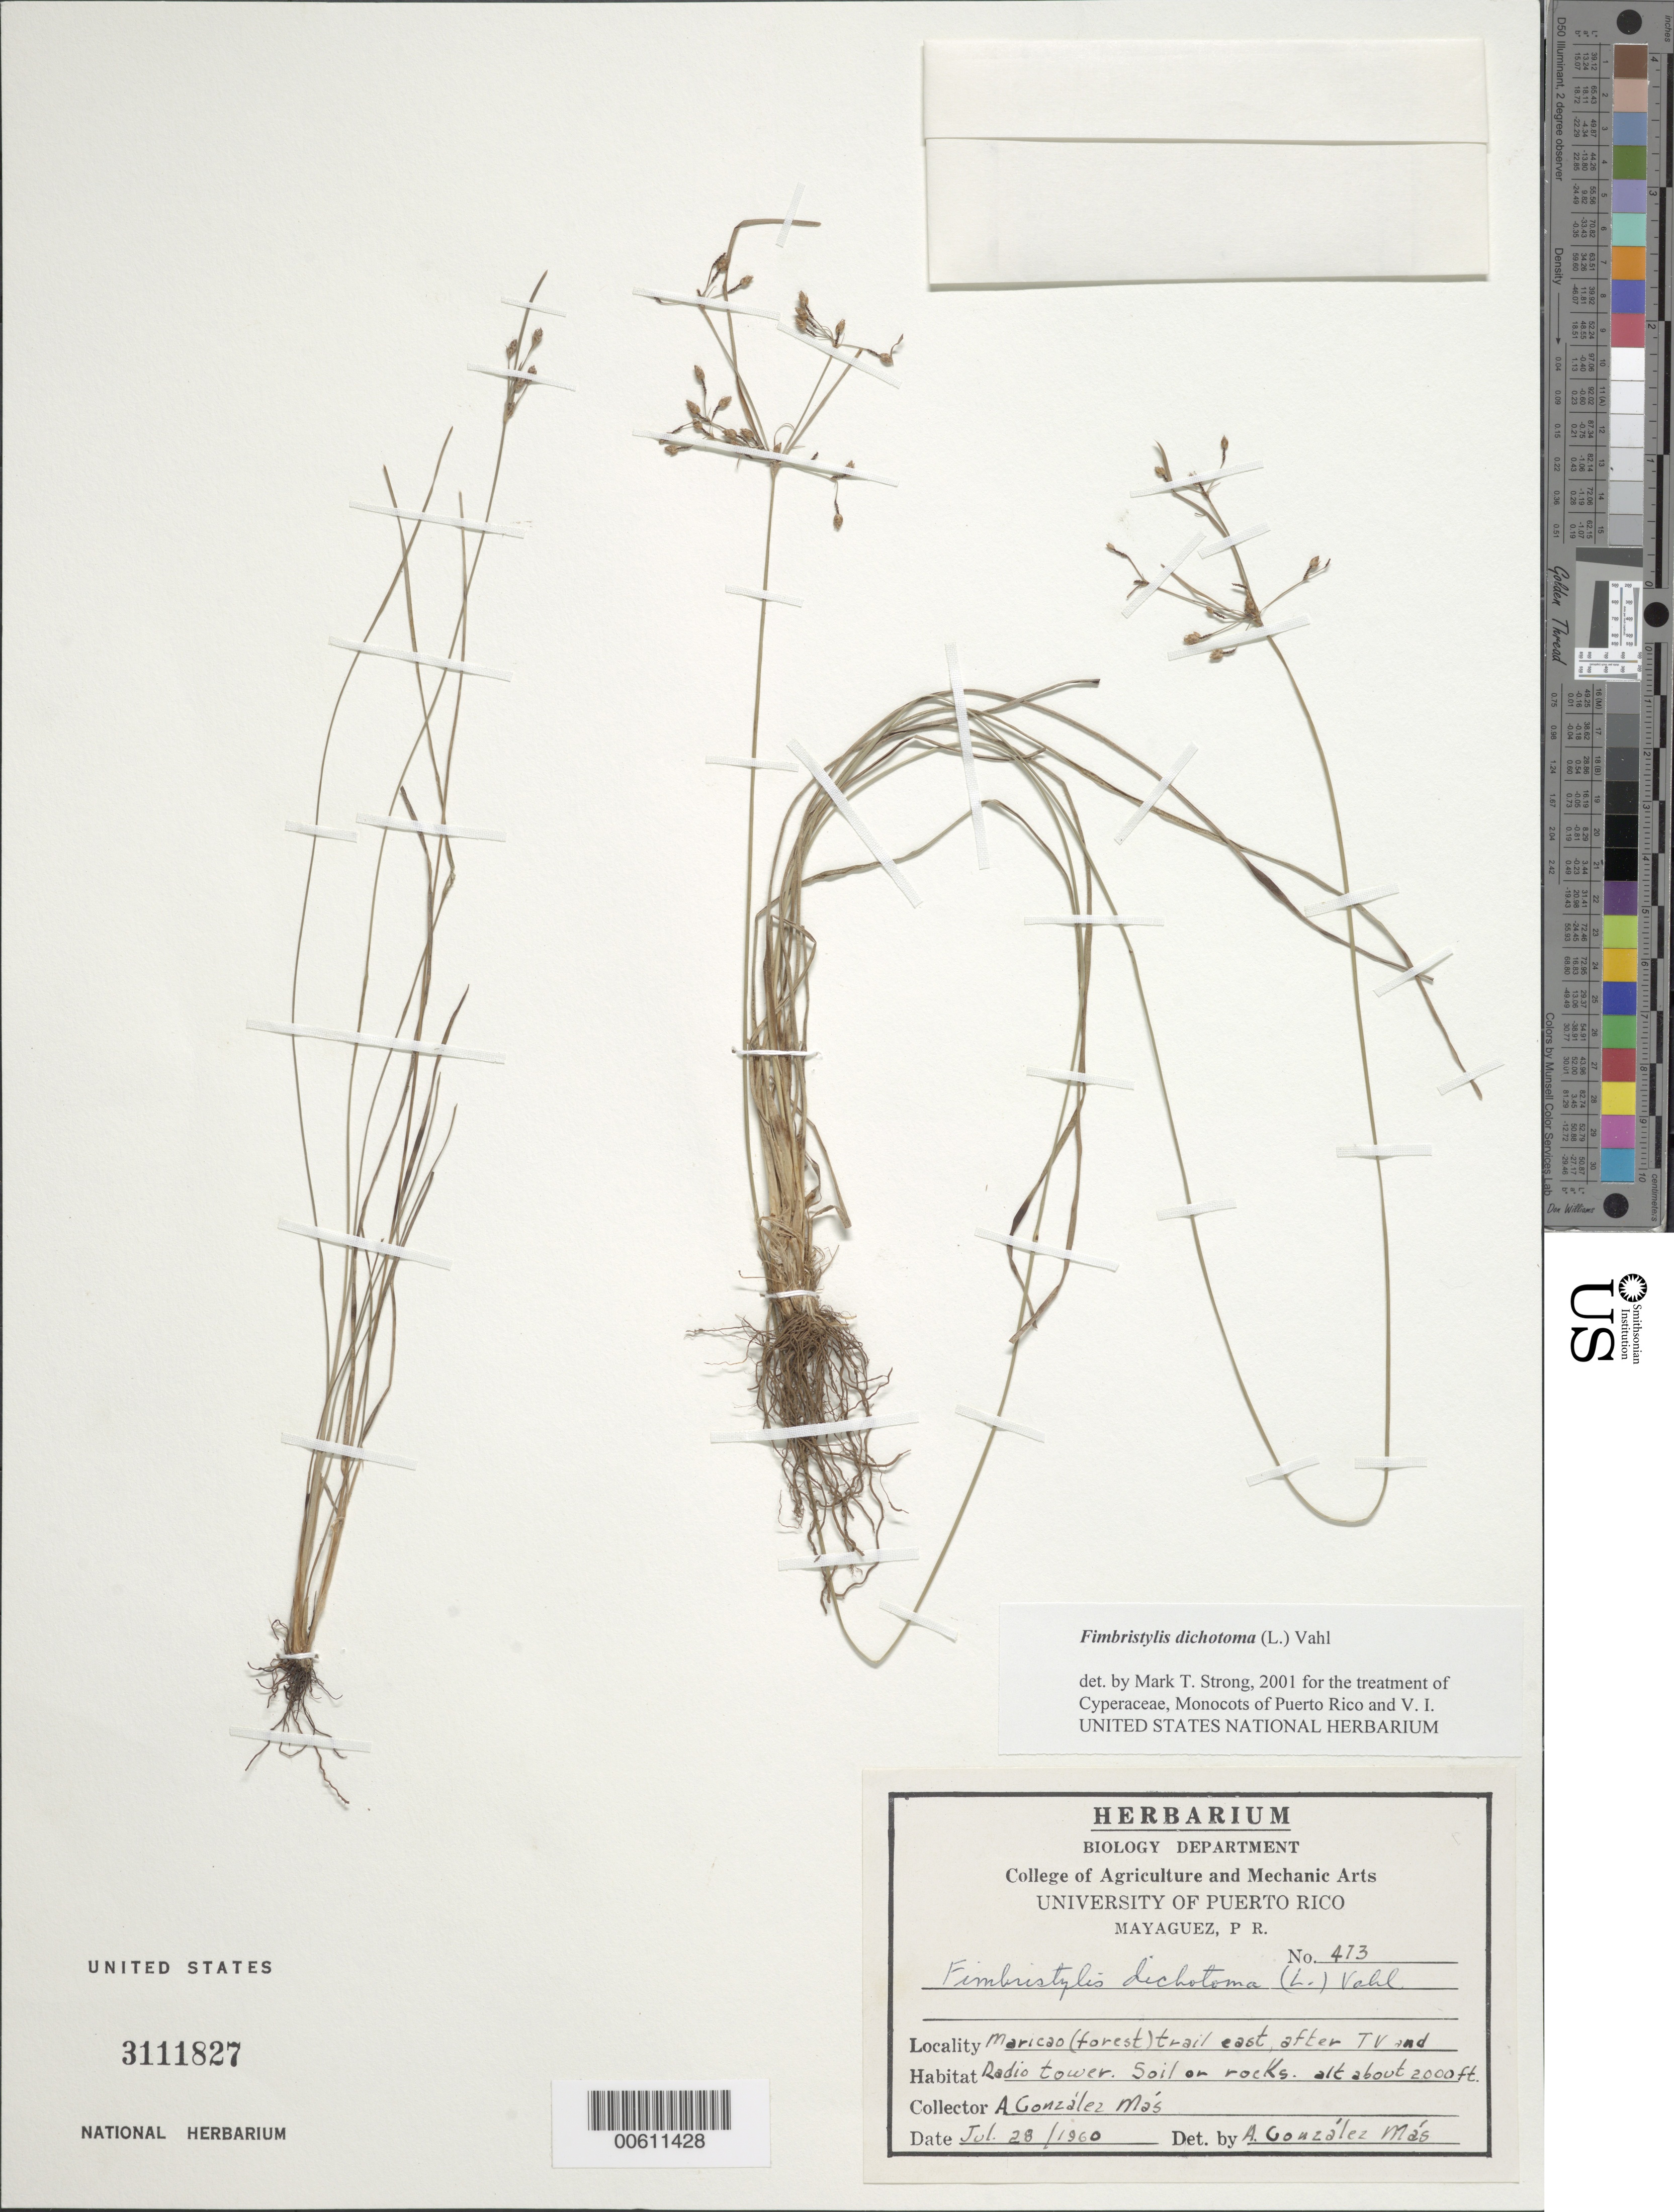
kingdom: Plantae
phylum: Tracheophyta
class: Liliopsida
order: Poales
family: Cyperaceae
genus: Fimbristylis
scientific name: Fimbristylis dichotoma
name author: (L.) Vahl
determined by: Strong, M. T., (US), Smithsonian Institution - National Museum of Natural History (UNITED STATES)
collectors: A. González Más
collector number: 413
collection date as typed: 28 Jul 1960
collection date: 1960-07-28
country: Puerto Rico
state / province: Maricao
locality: Maricao Forest: trail east after TV and Radio Tower.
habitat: Soil on rocks.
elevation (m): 610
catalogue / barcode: US 3111827